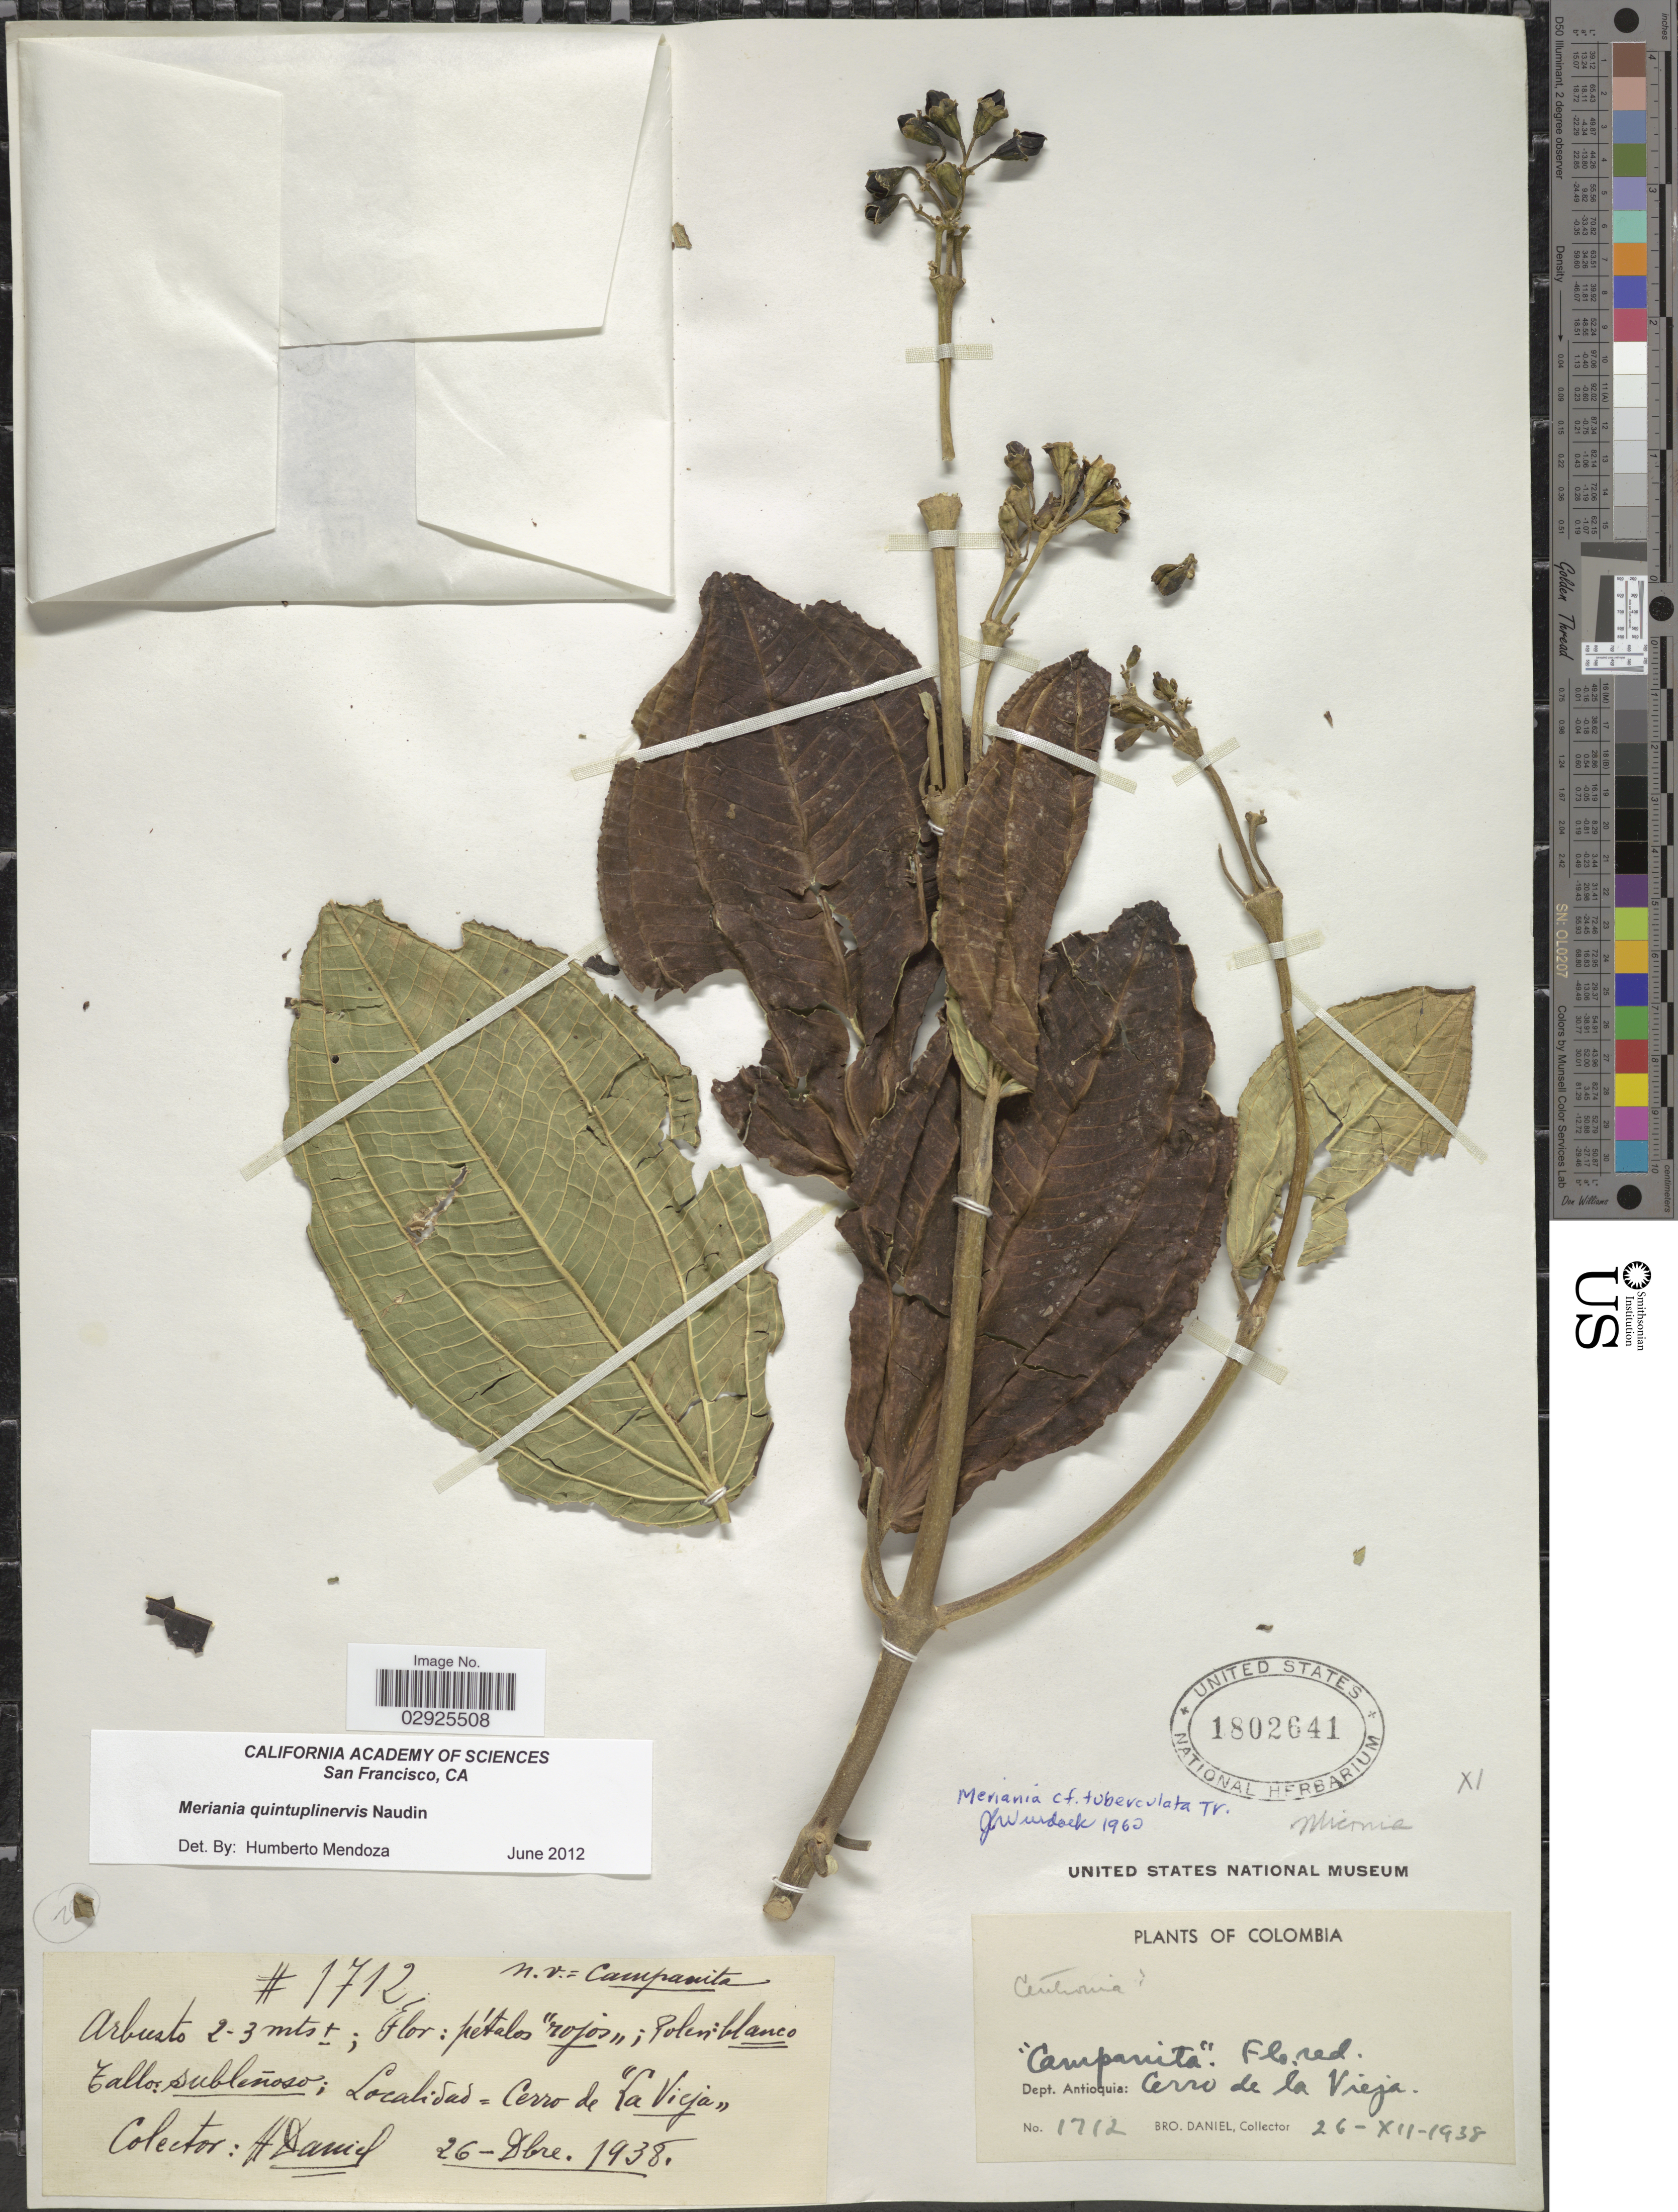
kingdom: Plantae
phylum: Tracheophyta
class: Magnoliopsida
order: Myrtales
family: Melastomataceae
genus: Meriania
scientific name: Meriania quintuplinervis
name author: Naudin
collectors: Bro. Daniel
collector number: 1712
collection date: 1938-12-26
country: Colombia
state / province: Antioquia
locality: Dept. Antioquia: Cerro de la Vieja.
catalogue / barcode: US 1802641